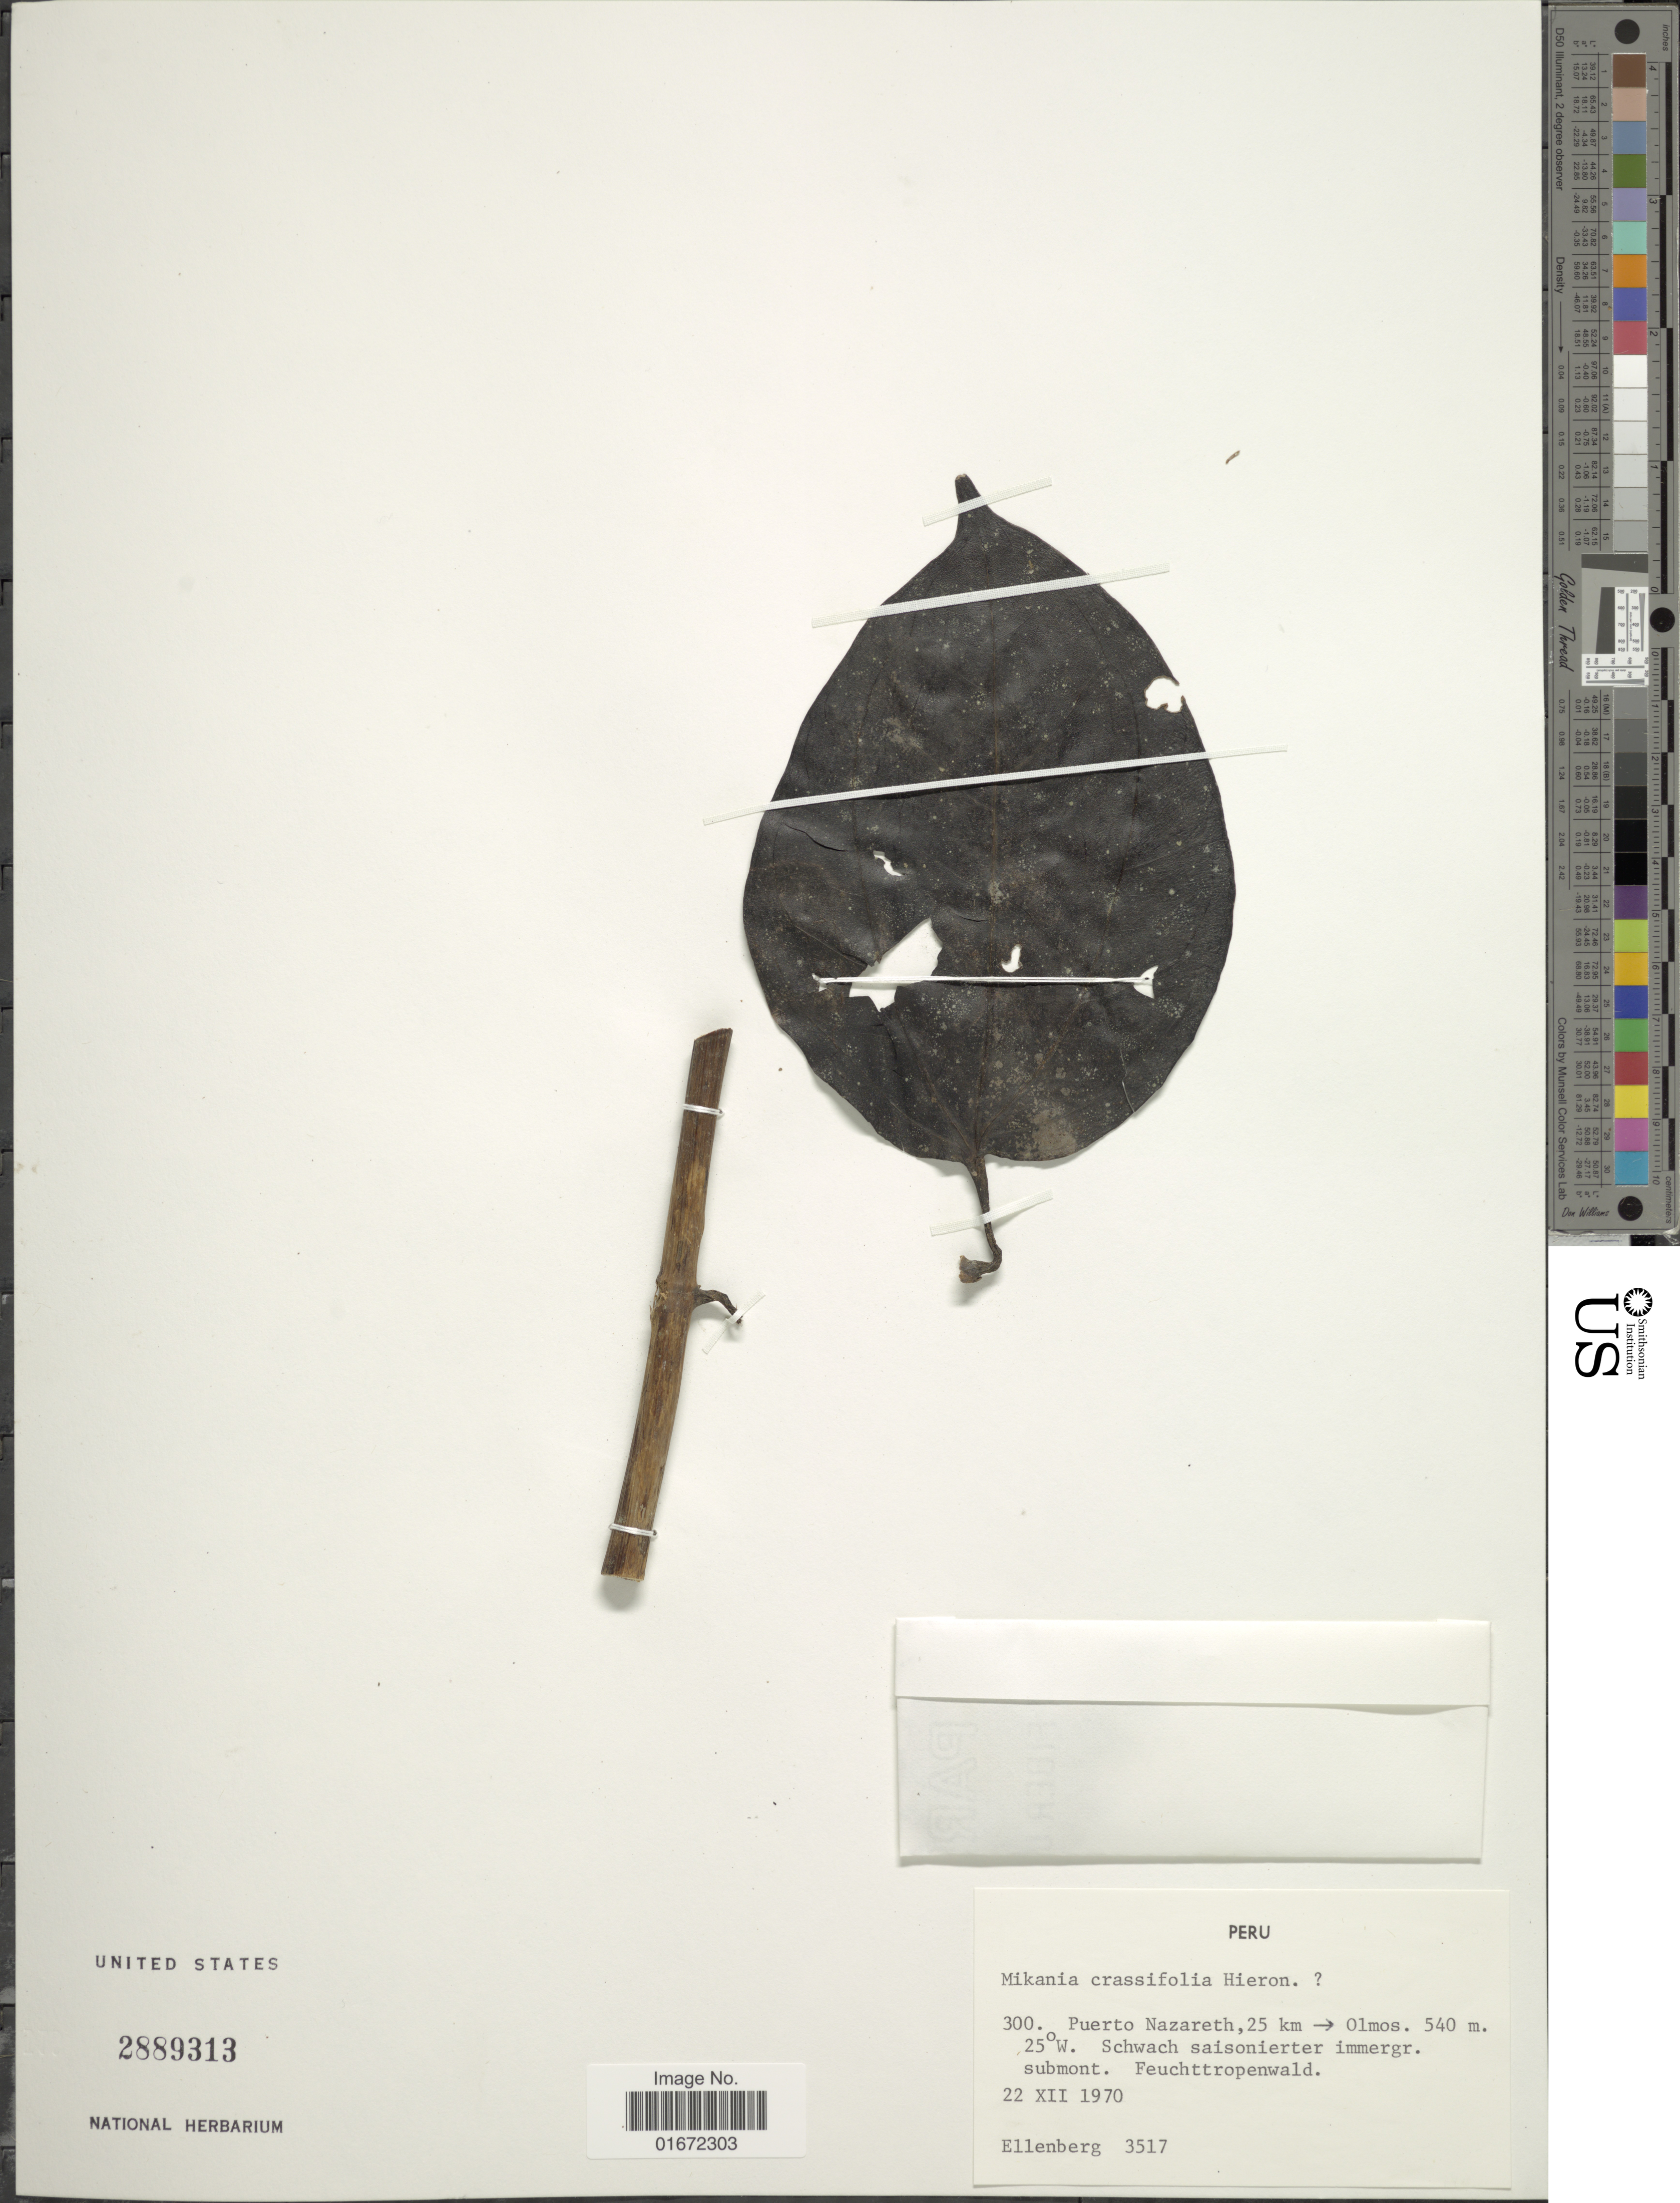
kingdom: Plantae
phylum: Tracheophyta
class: Magnoliopsida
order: Asterales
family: Asteraceae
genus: Mikania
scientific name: Mikania crassifolia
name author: Hieron.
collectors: H. Ellenberg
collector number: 3517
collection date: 1970-12-22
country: Peru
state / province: Lambayeque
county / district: Lambayeque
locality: Puerto Nazareth, 25 km -> Olmos. Schwach saisonierter immergr. submont. Feuchttropenwald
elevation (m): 540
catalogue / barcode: US 2889313